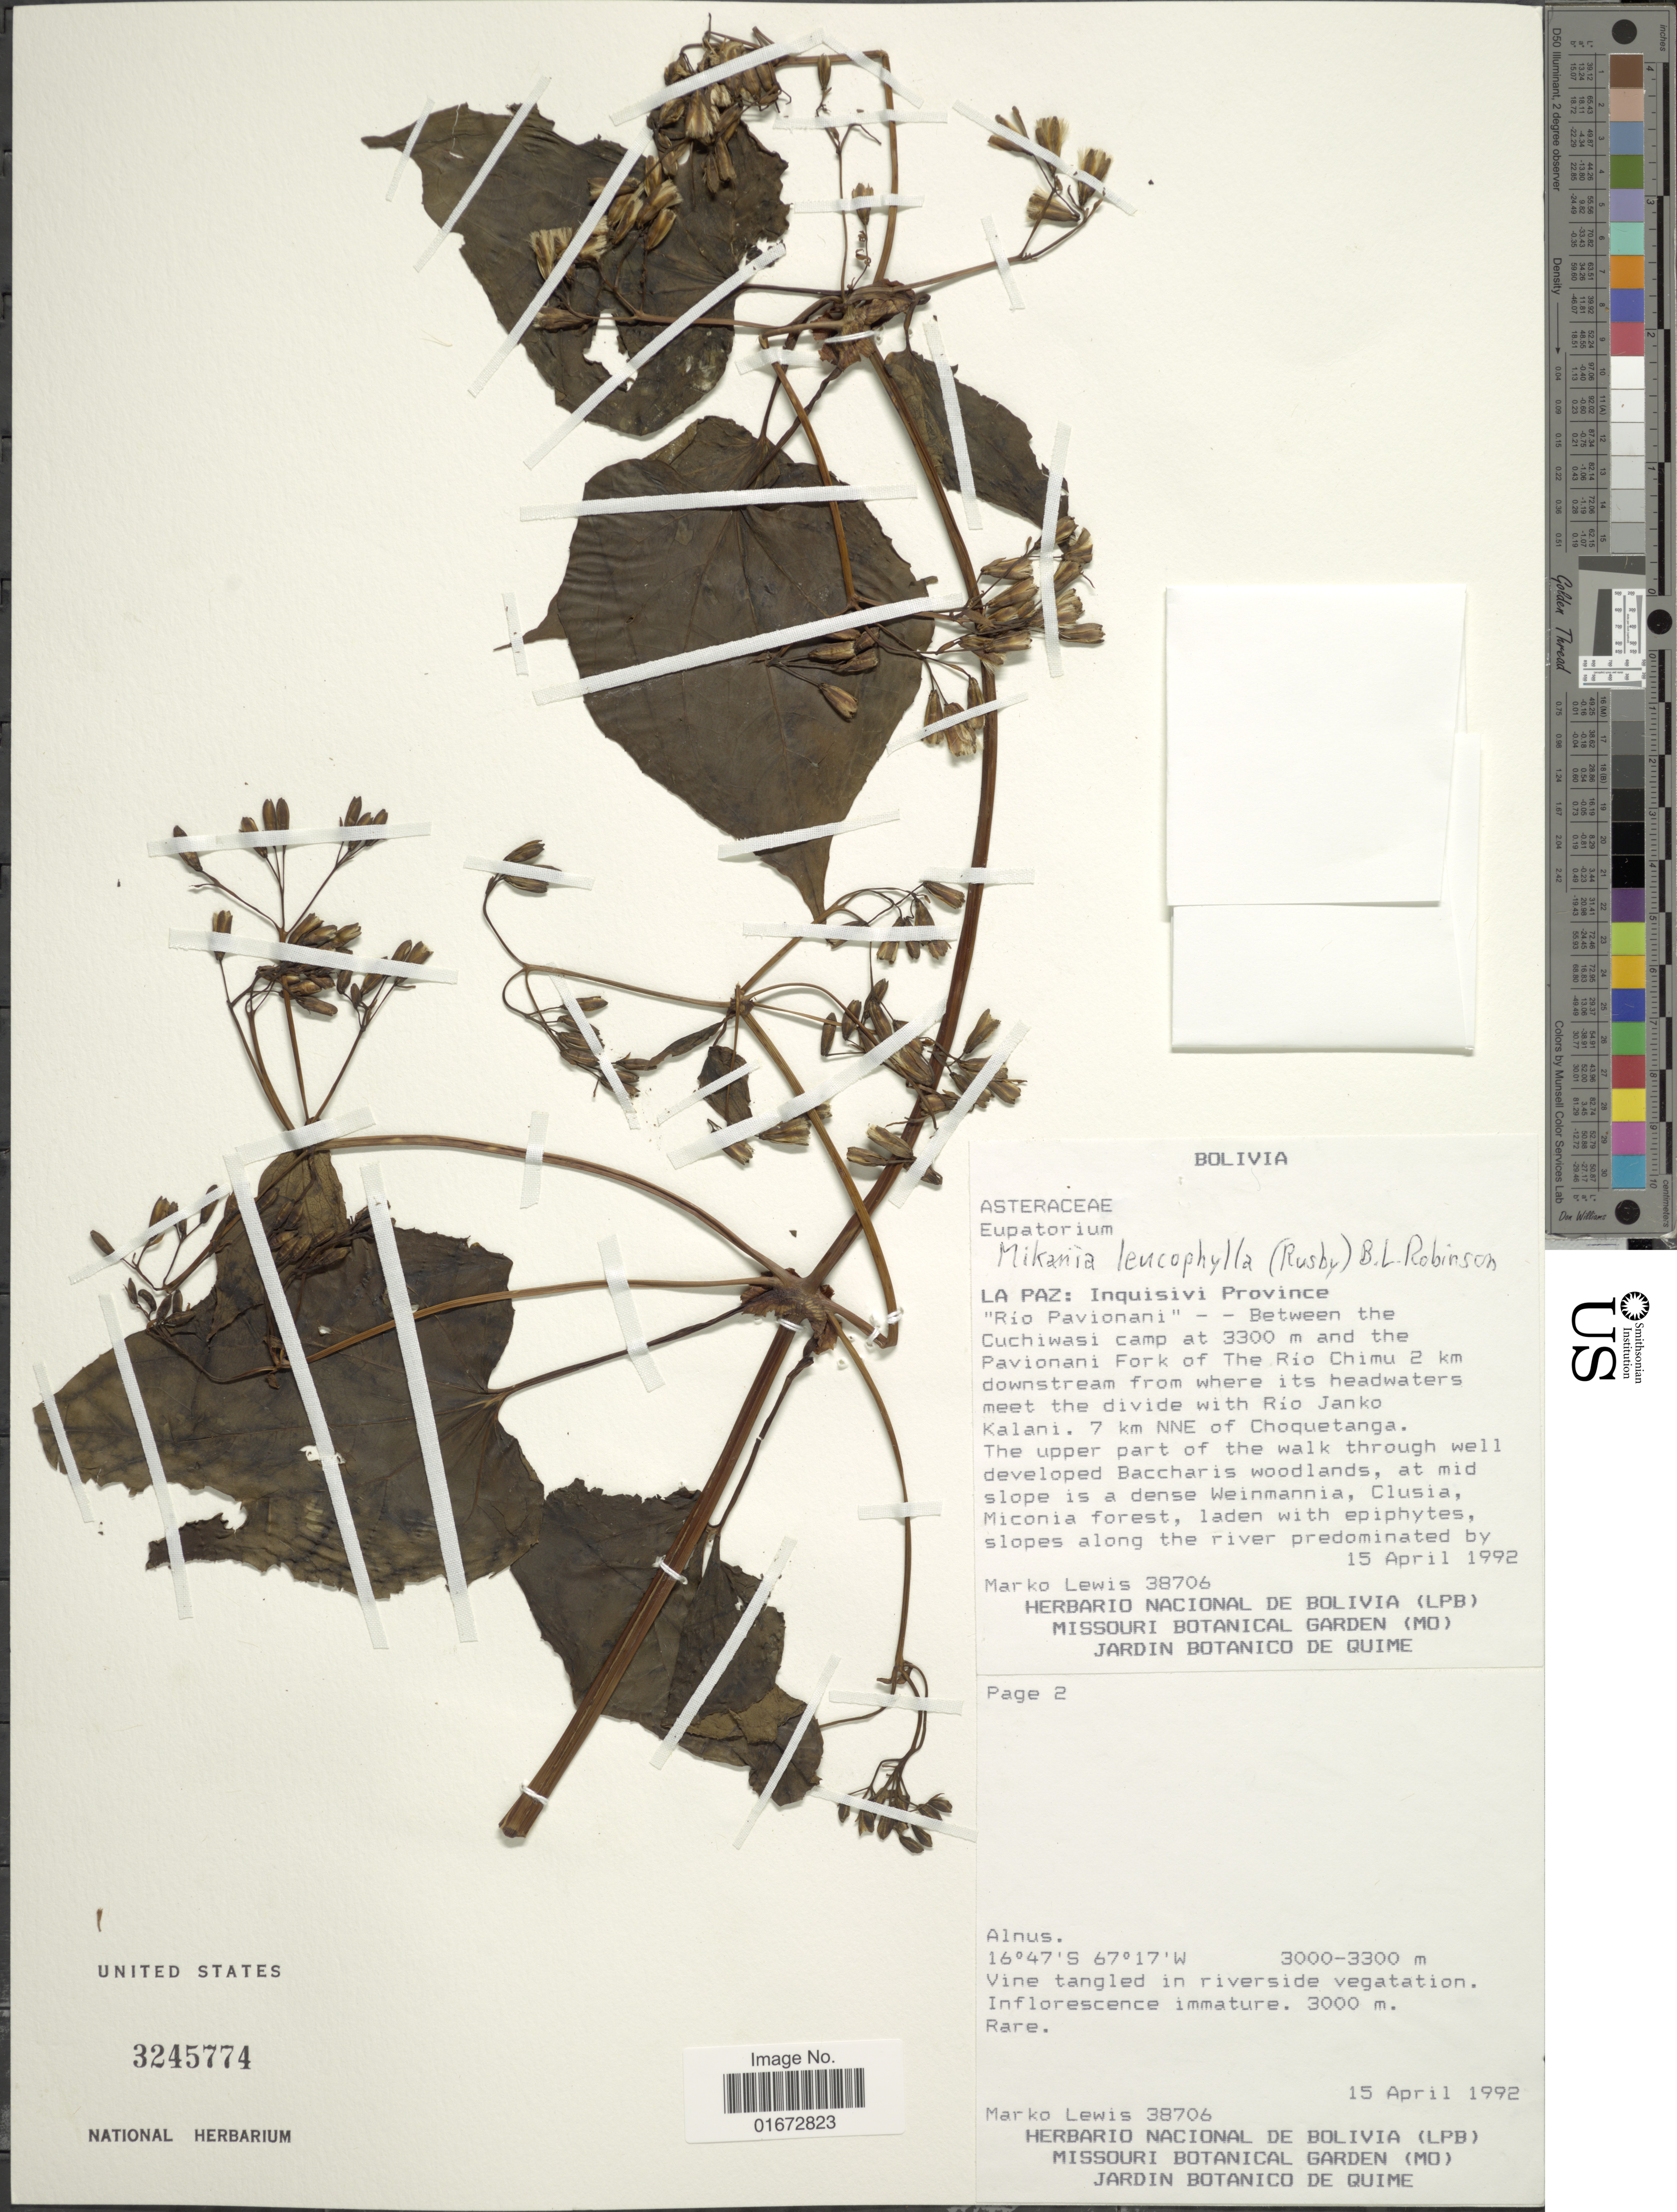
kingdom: Plantae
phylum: Tracheophyta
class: Magnoliopsida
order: Asterales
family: Asteraceae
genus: Mikania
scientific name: Mikania leucophylla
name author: (Rusby) B.L. Rob.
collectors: M. A. Lewis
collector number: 38706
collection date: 1992-04-15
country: Bolivia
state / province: La Paz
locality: La Paz: Inquisivi Province. "Río Pavionani"- Between the Cuchiwasi camp at 3300 m and the Pavionani Fork of The Río Chimu 2 km downstream from where its headwaters meet the divine with Río Jank Kalani. 7 km NNE of Choquetanga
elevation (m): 3000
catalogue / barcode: US 3245774